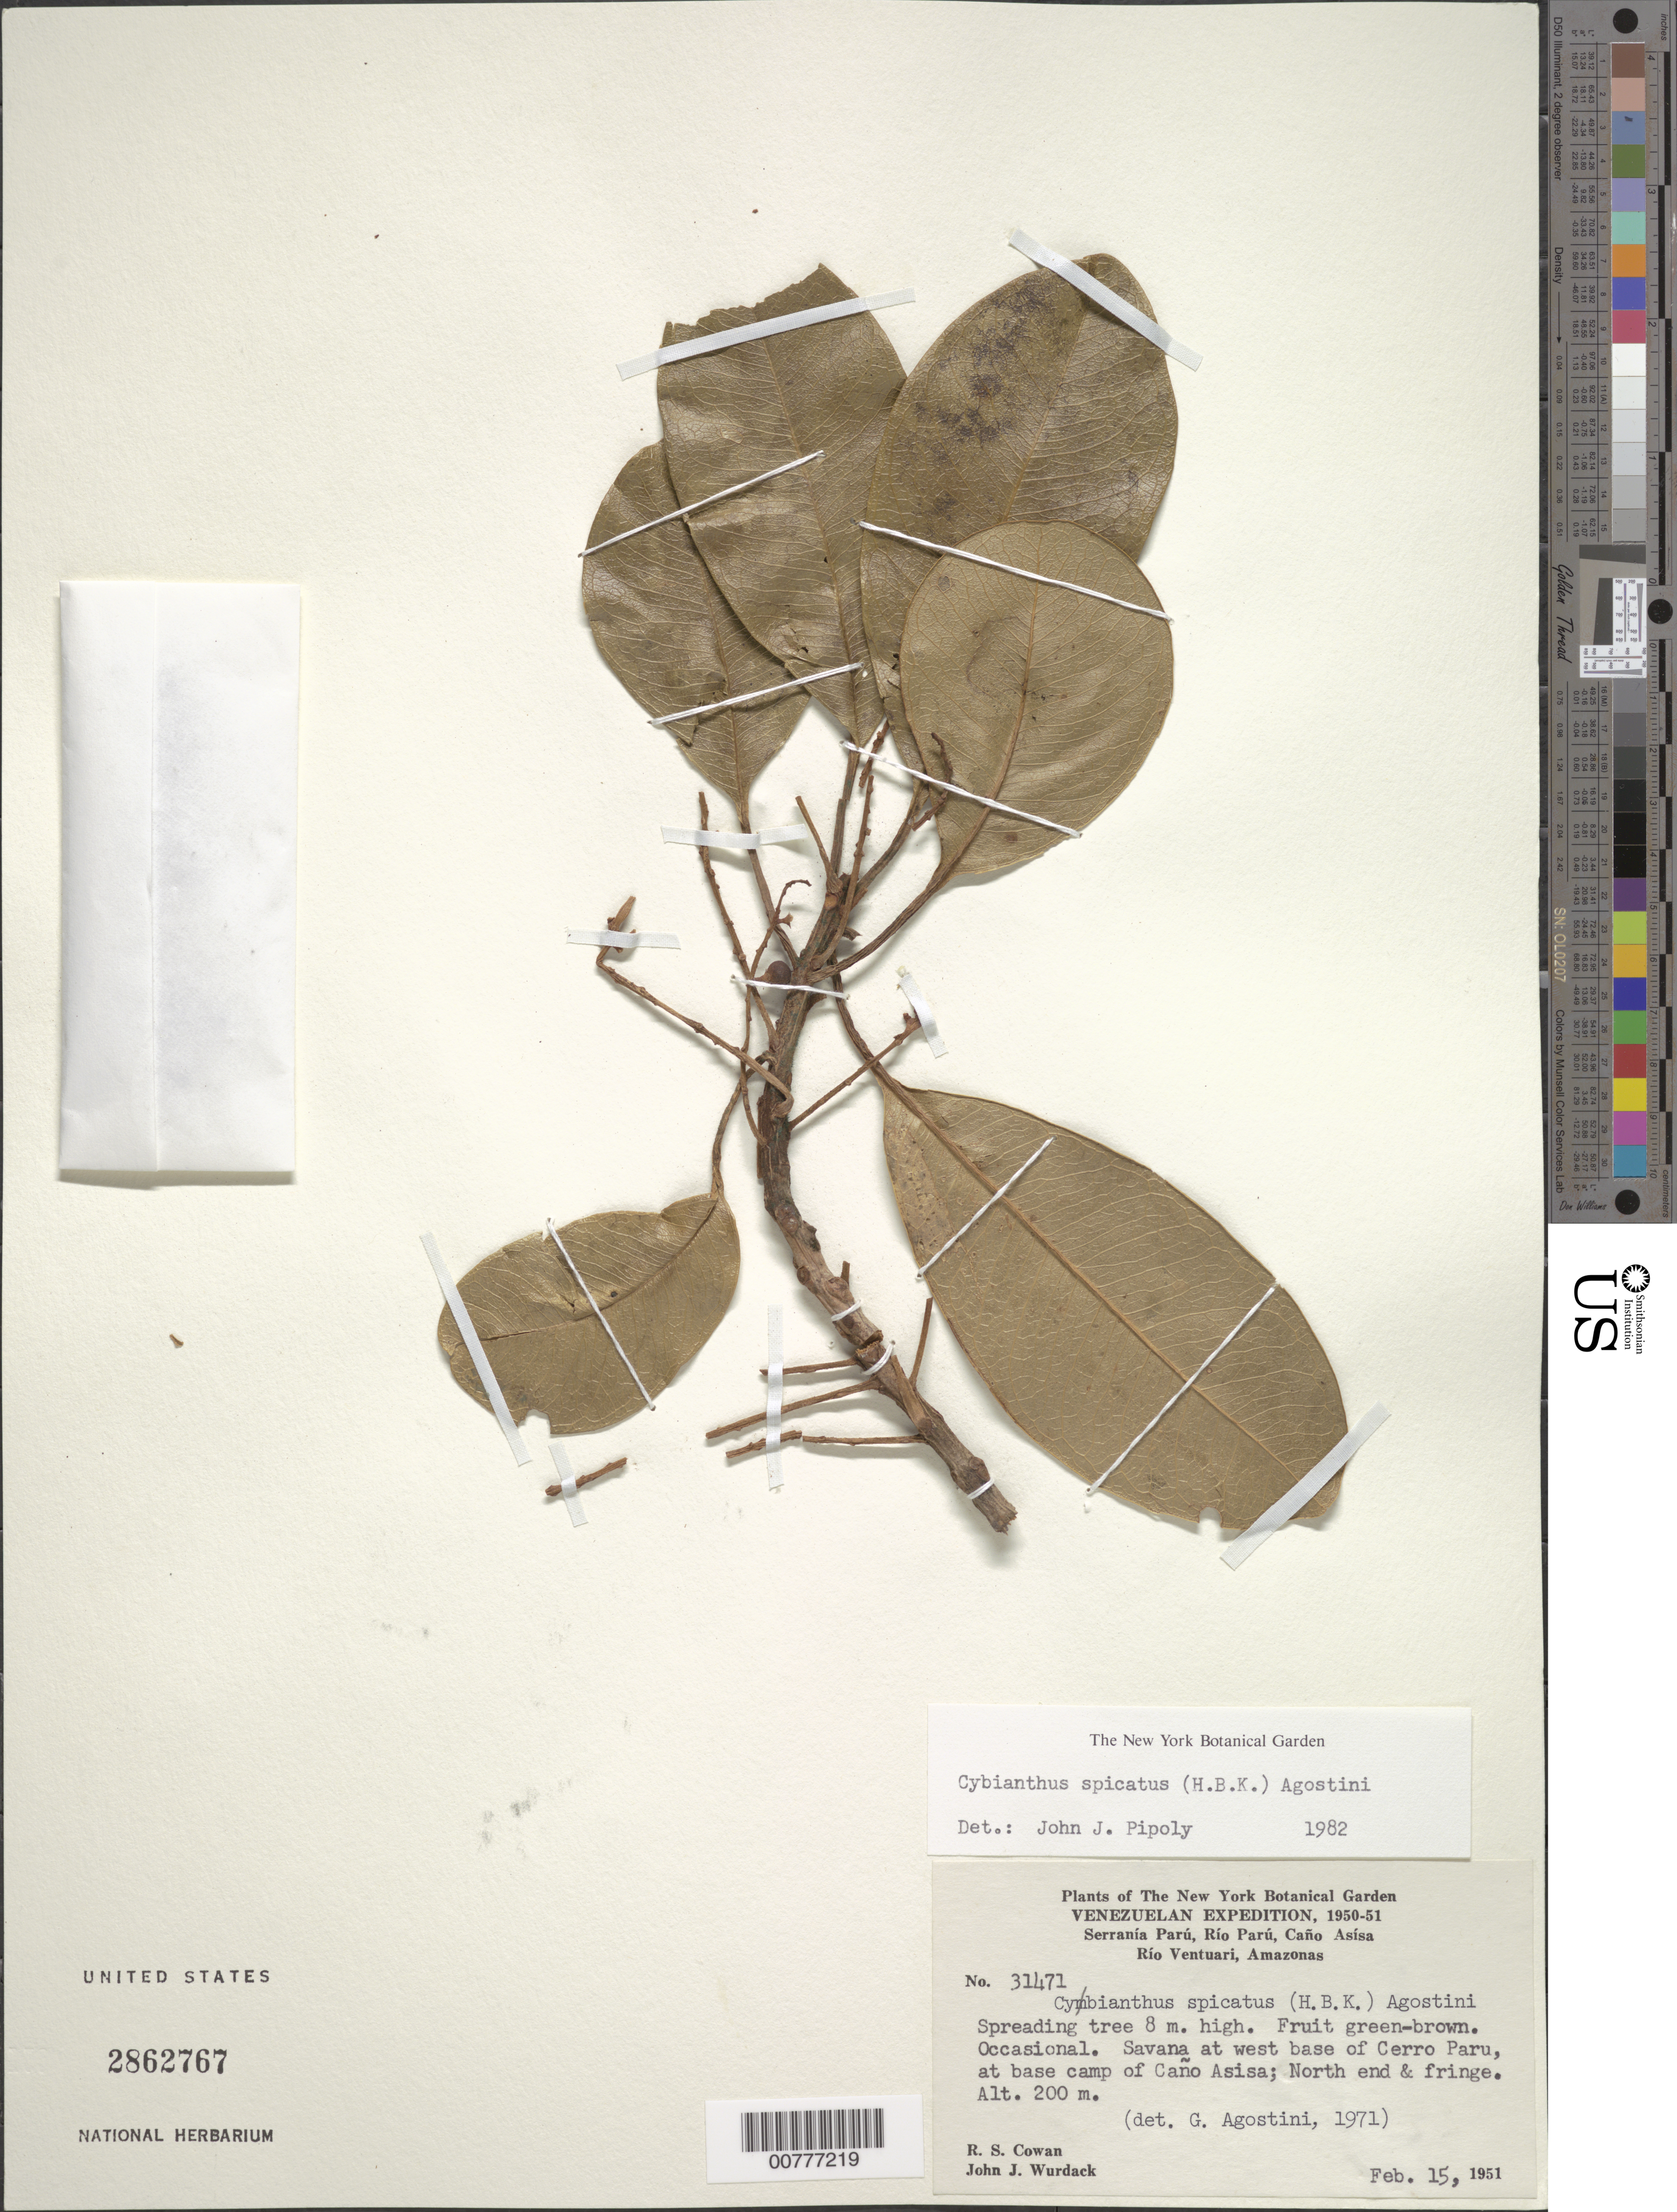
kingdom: Plantae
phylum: Tracheophyta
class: Magnoliopsida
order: Ericales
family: Primulaceae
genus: Cybianthus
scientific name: Cybianthus spicatus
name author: (Kunth) G. Agostini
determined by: Pipoly, J. J., III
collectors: R. S. Cowan & J. J. Wurdack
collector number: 31471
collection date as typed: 15-Feb-51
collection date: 1951-02-15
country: Venezuela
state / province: Amazonas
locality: Serranía Parú, Río Parú, Caño Asísa, west base of Cerro Paru at base camp near Caño Asisa, North end and fringe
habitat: Savanna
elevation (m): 200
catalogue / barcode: US 2862767